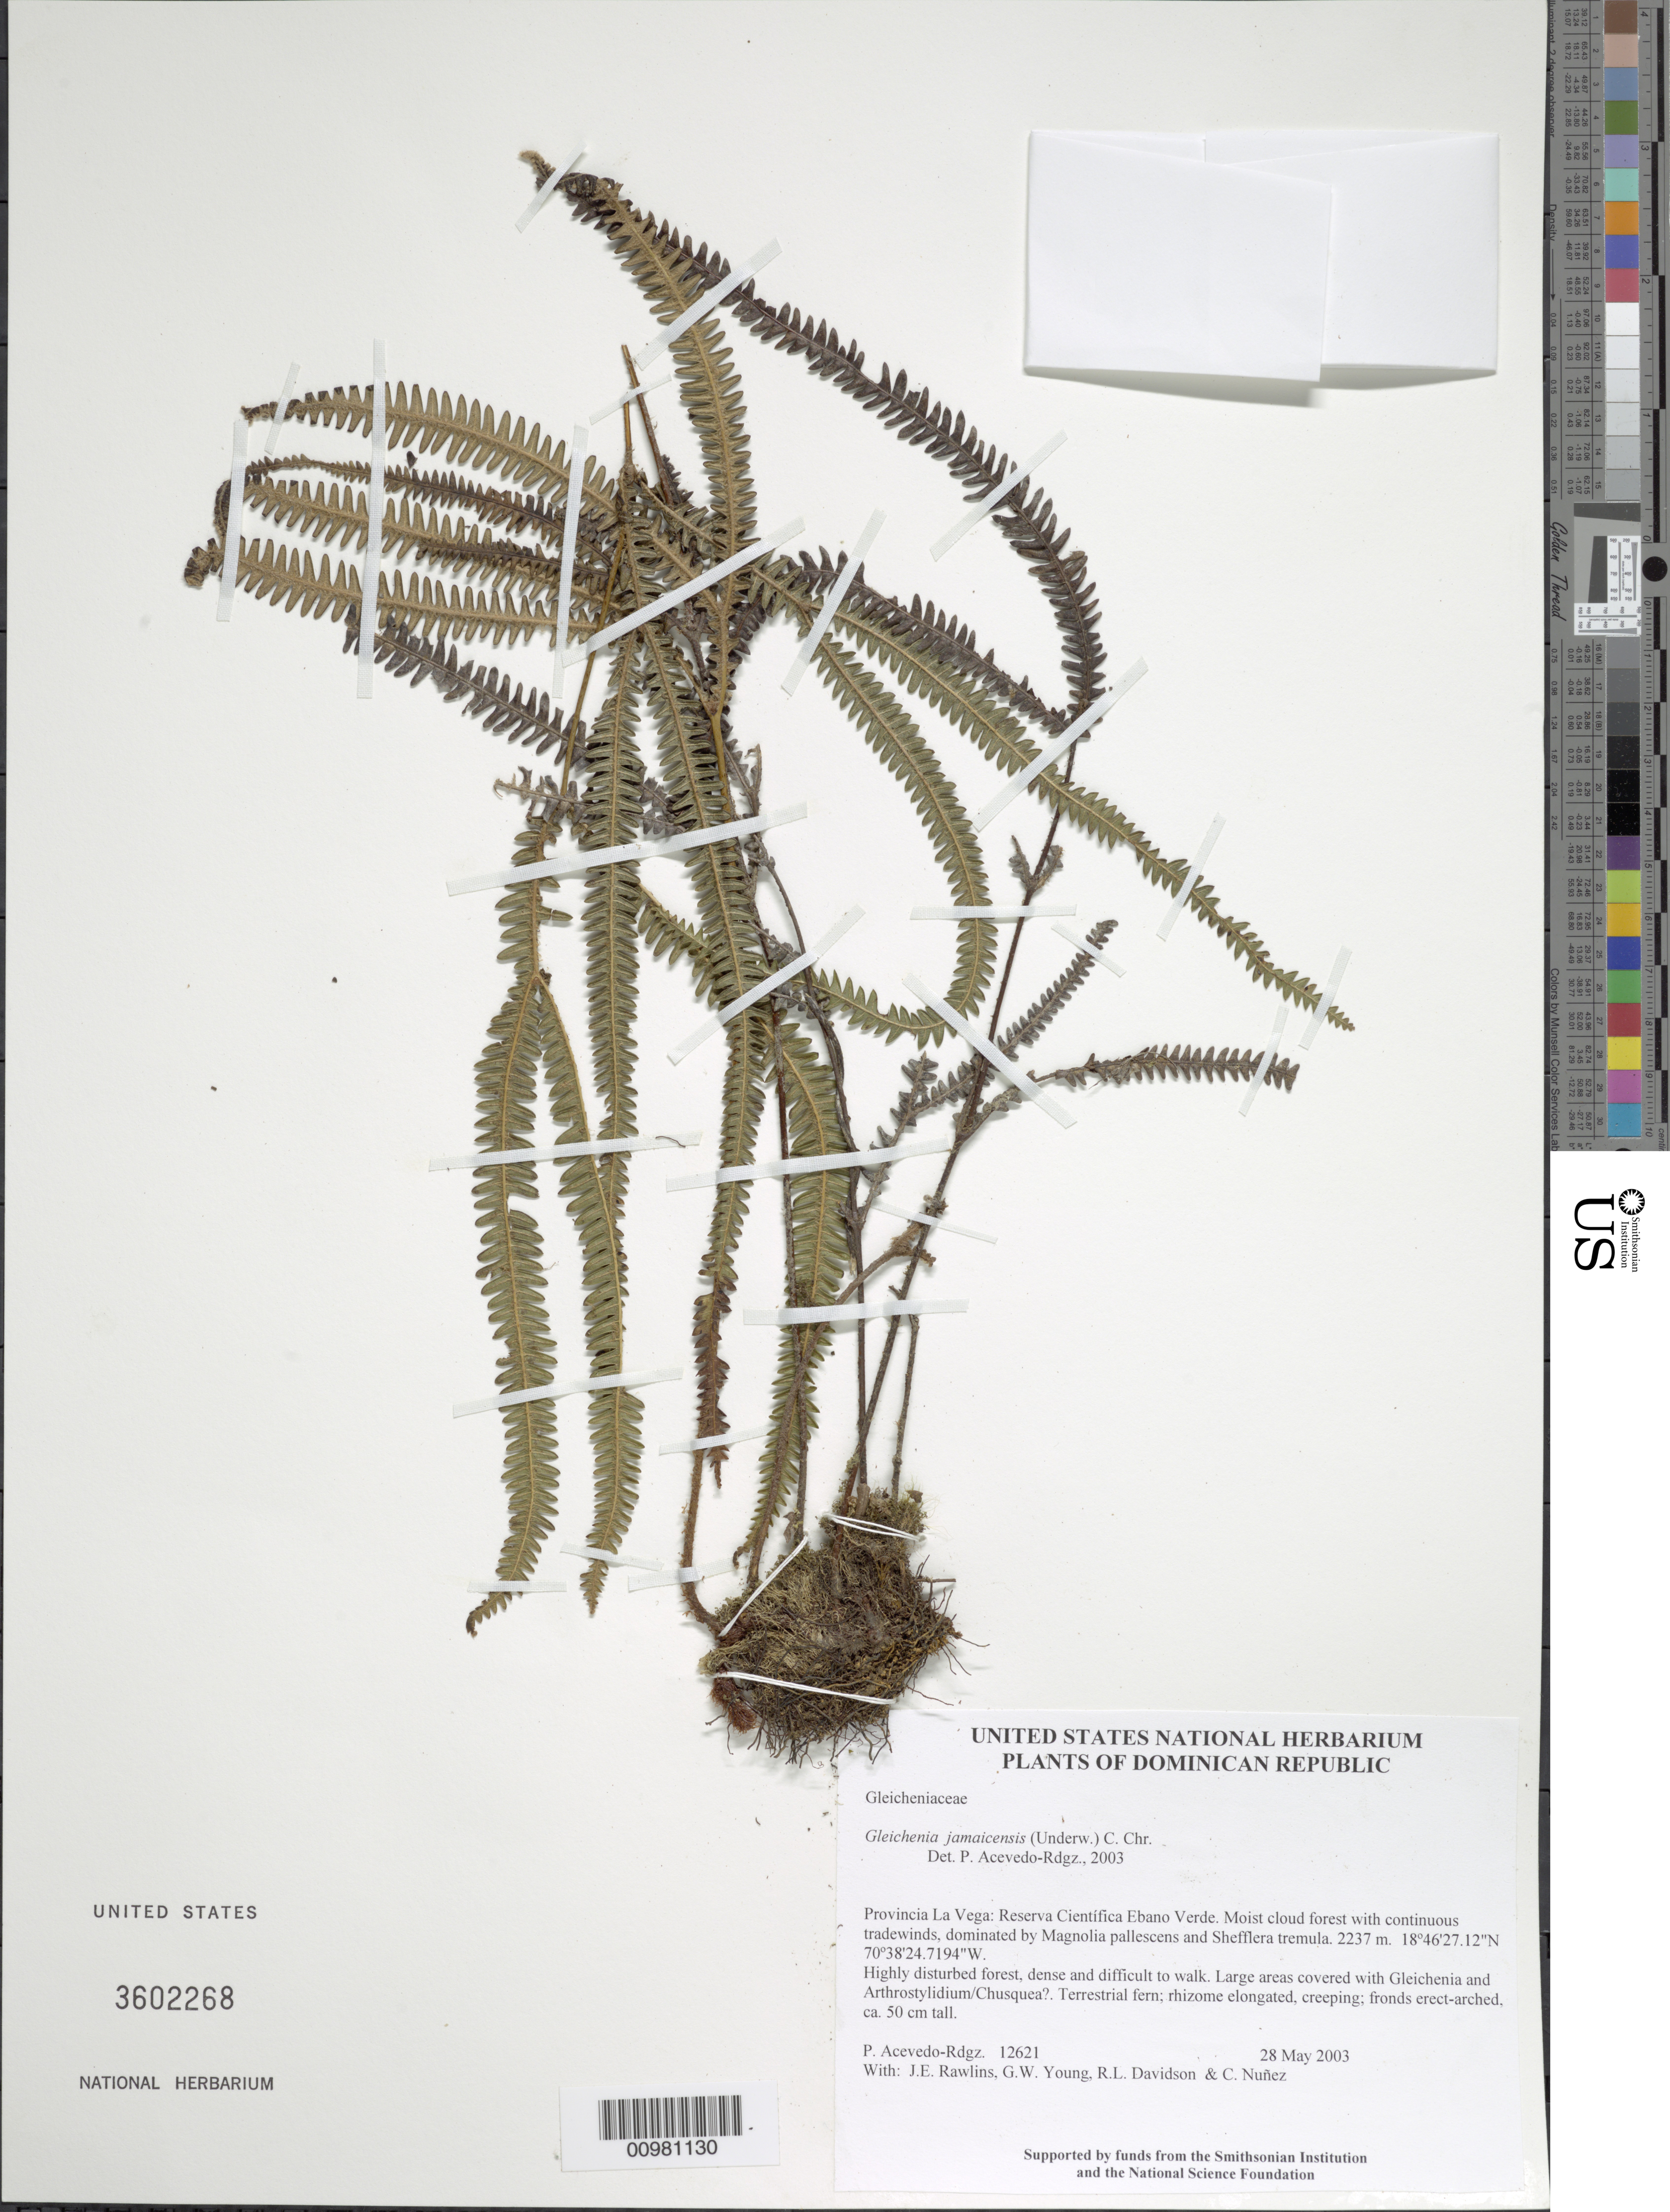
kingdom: Plantae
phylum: Tracheophyta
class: Polypodiopsida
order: Gleicheniales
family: Gleicheniaceae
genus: Sticherus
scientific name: Sticherus jamaicensis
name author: (Underw.) Nakai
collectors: P. Acevedo-Rodr., J. Rawlins, G. Young, R. Davidson & C. Nunez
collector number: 12621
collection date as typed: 28 May 2003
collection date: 2003-05-28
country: Dominican Republic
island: Hispaniola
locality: Provincia La Vega: Reserva Científica Ebano Verde. Moist cloud forest with continuous tradewinds, dominated by Magnolia pallescens and Shefflera tremula.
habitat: Highly disturbed forest, dense and difficult to walk. Large areas covered with Gleichenia and Arthrostylidium/Chusquea?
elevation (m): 2237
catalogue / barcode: US 3602268